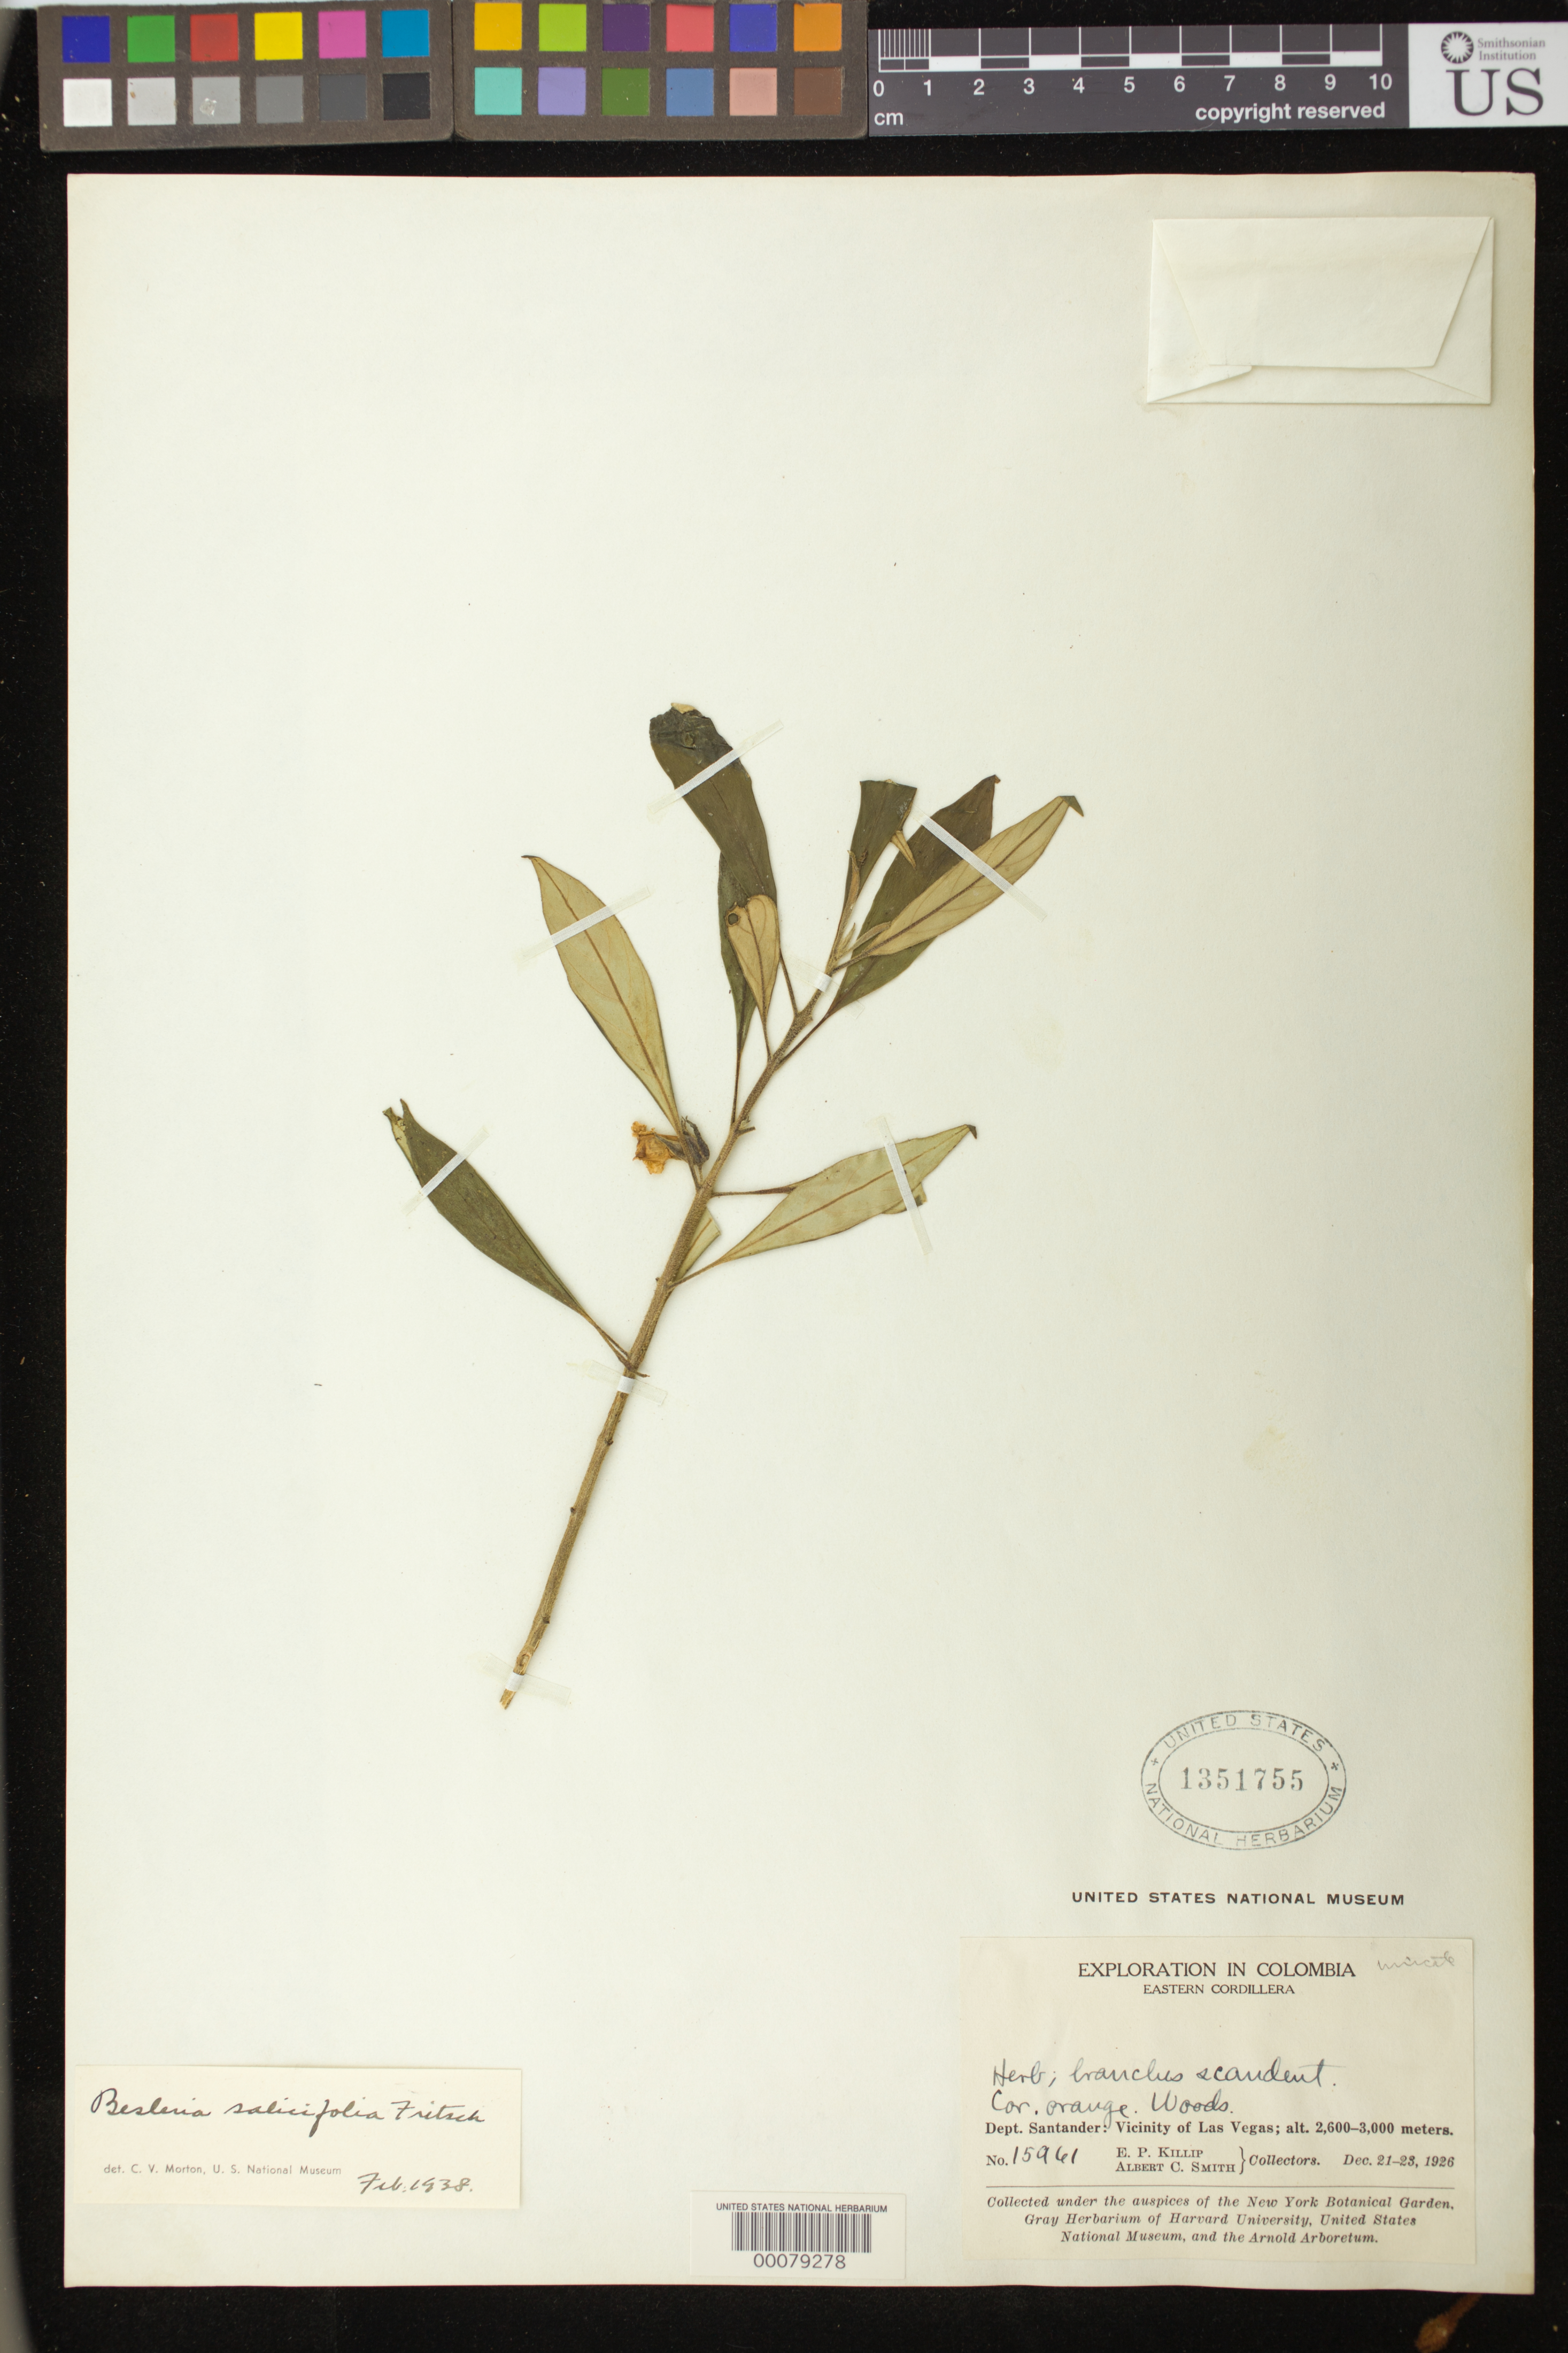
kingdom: Plantae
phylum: Tracheophyta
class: Magnoliopsida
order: Lamiales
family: Gesneriaceae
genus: Besleria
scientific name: Besleria salicifolia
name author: Fritsch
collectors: E. P. Killip & A. C. Smith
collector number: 15961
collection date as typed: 21-23 Dec 1926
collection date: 1926-12-21/1926-12-23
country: Colombia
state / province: Santander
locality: Eastern Cordillera, vicinity of Las Vegas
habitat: Woods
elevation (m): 2600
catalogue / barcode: US 1351755